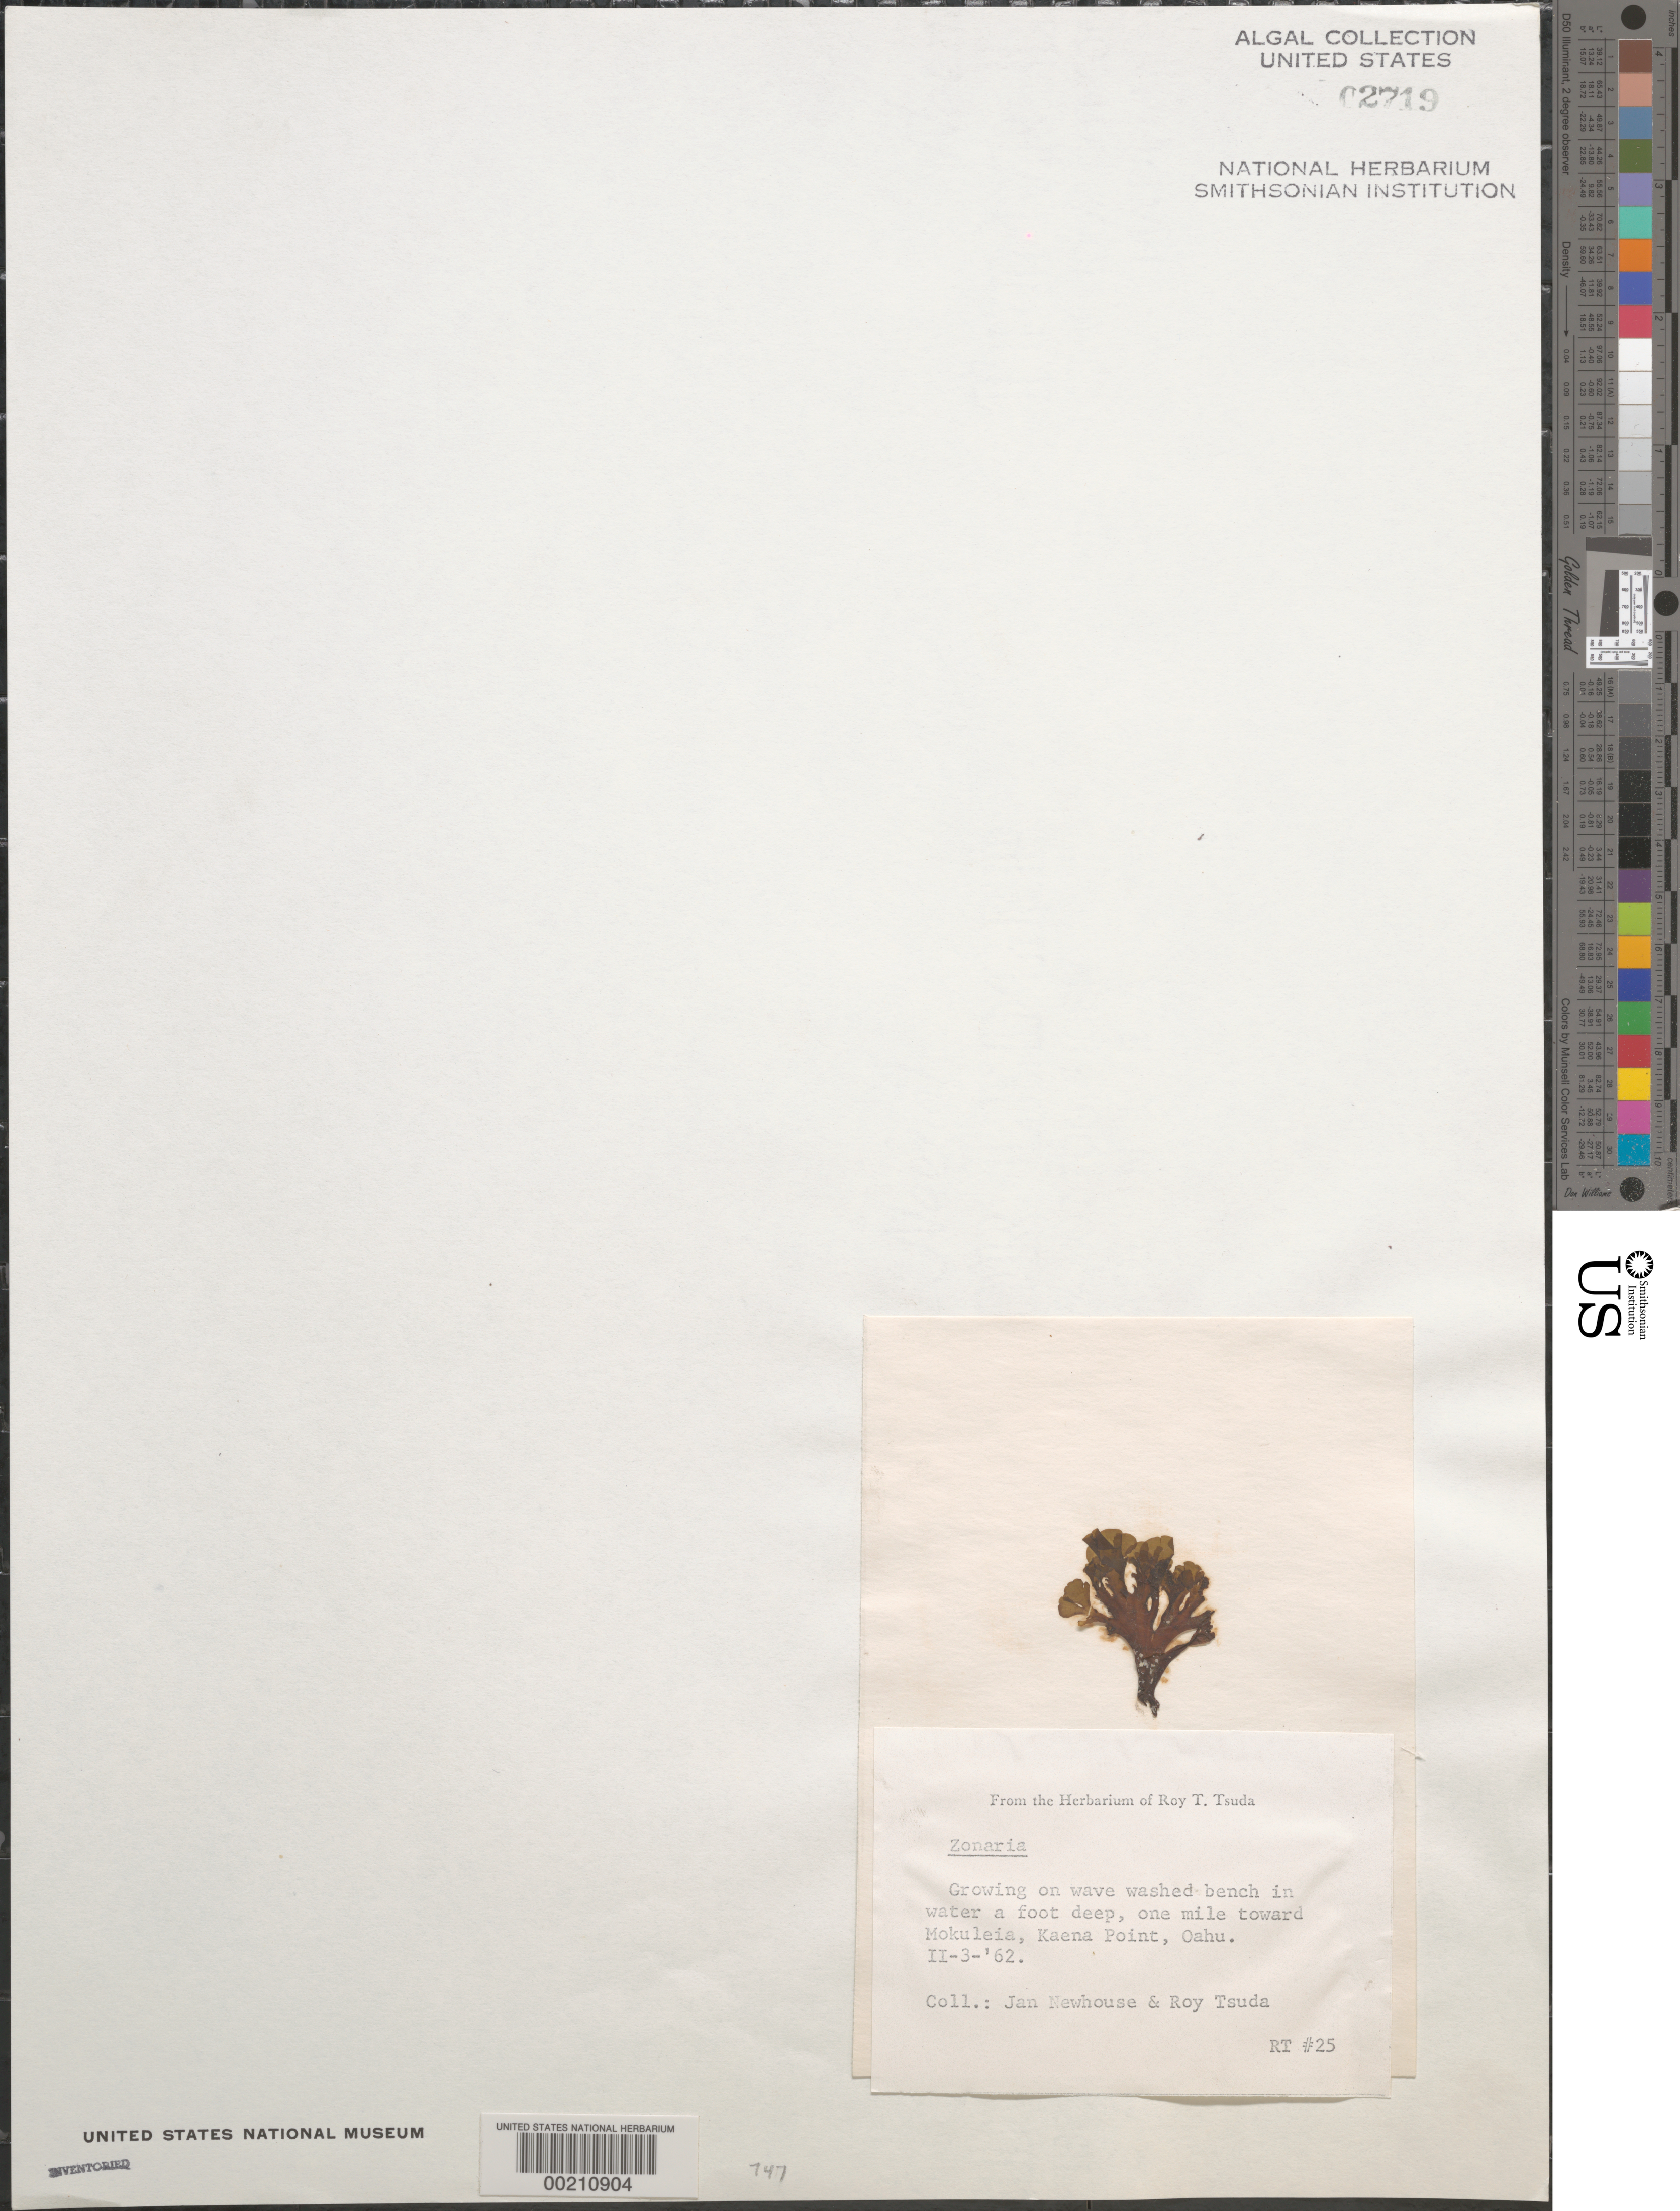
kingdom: Chromista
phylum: Ochrophyta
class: Phaeophyceae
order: Dictyotales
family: Dictyotaceae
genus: Zonaria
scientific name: Zonaria sp.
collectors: W. J. Newhouse & R. Tsuda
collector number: Rt 25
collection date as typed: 03 Feb 1962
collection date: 1962-02-03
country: United States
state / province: Hawaii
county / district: Honolulu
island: Oahu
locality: Kaena Point toward Mokuleia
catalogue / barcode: US 2719